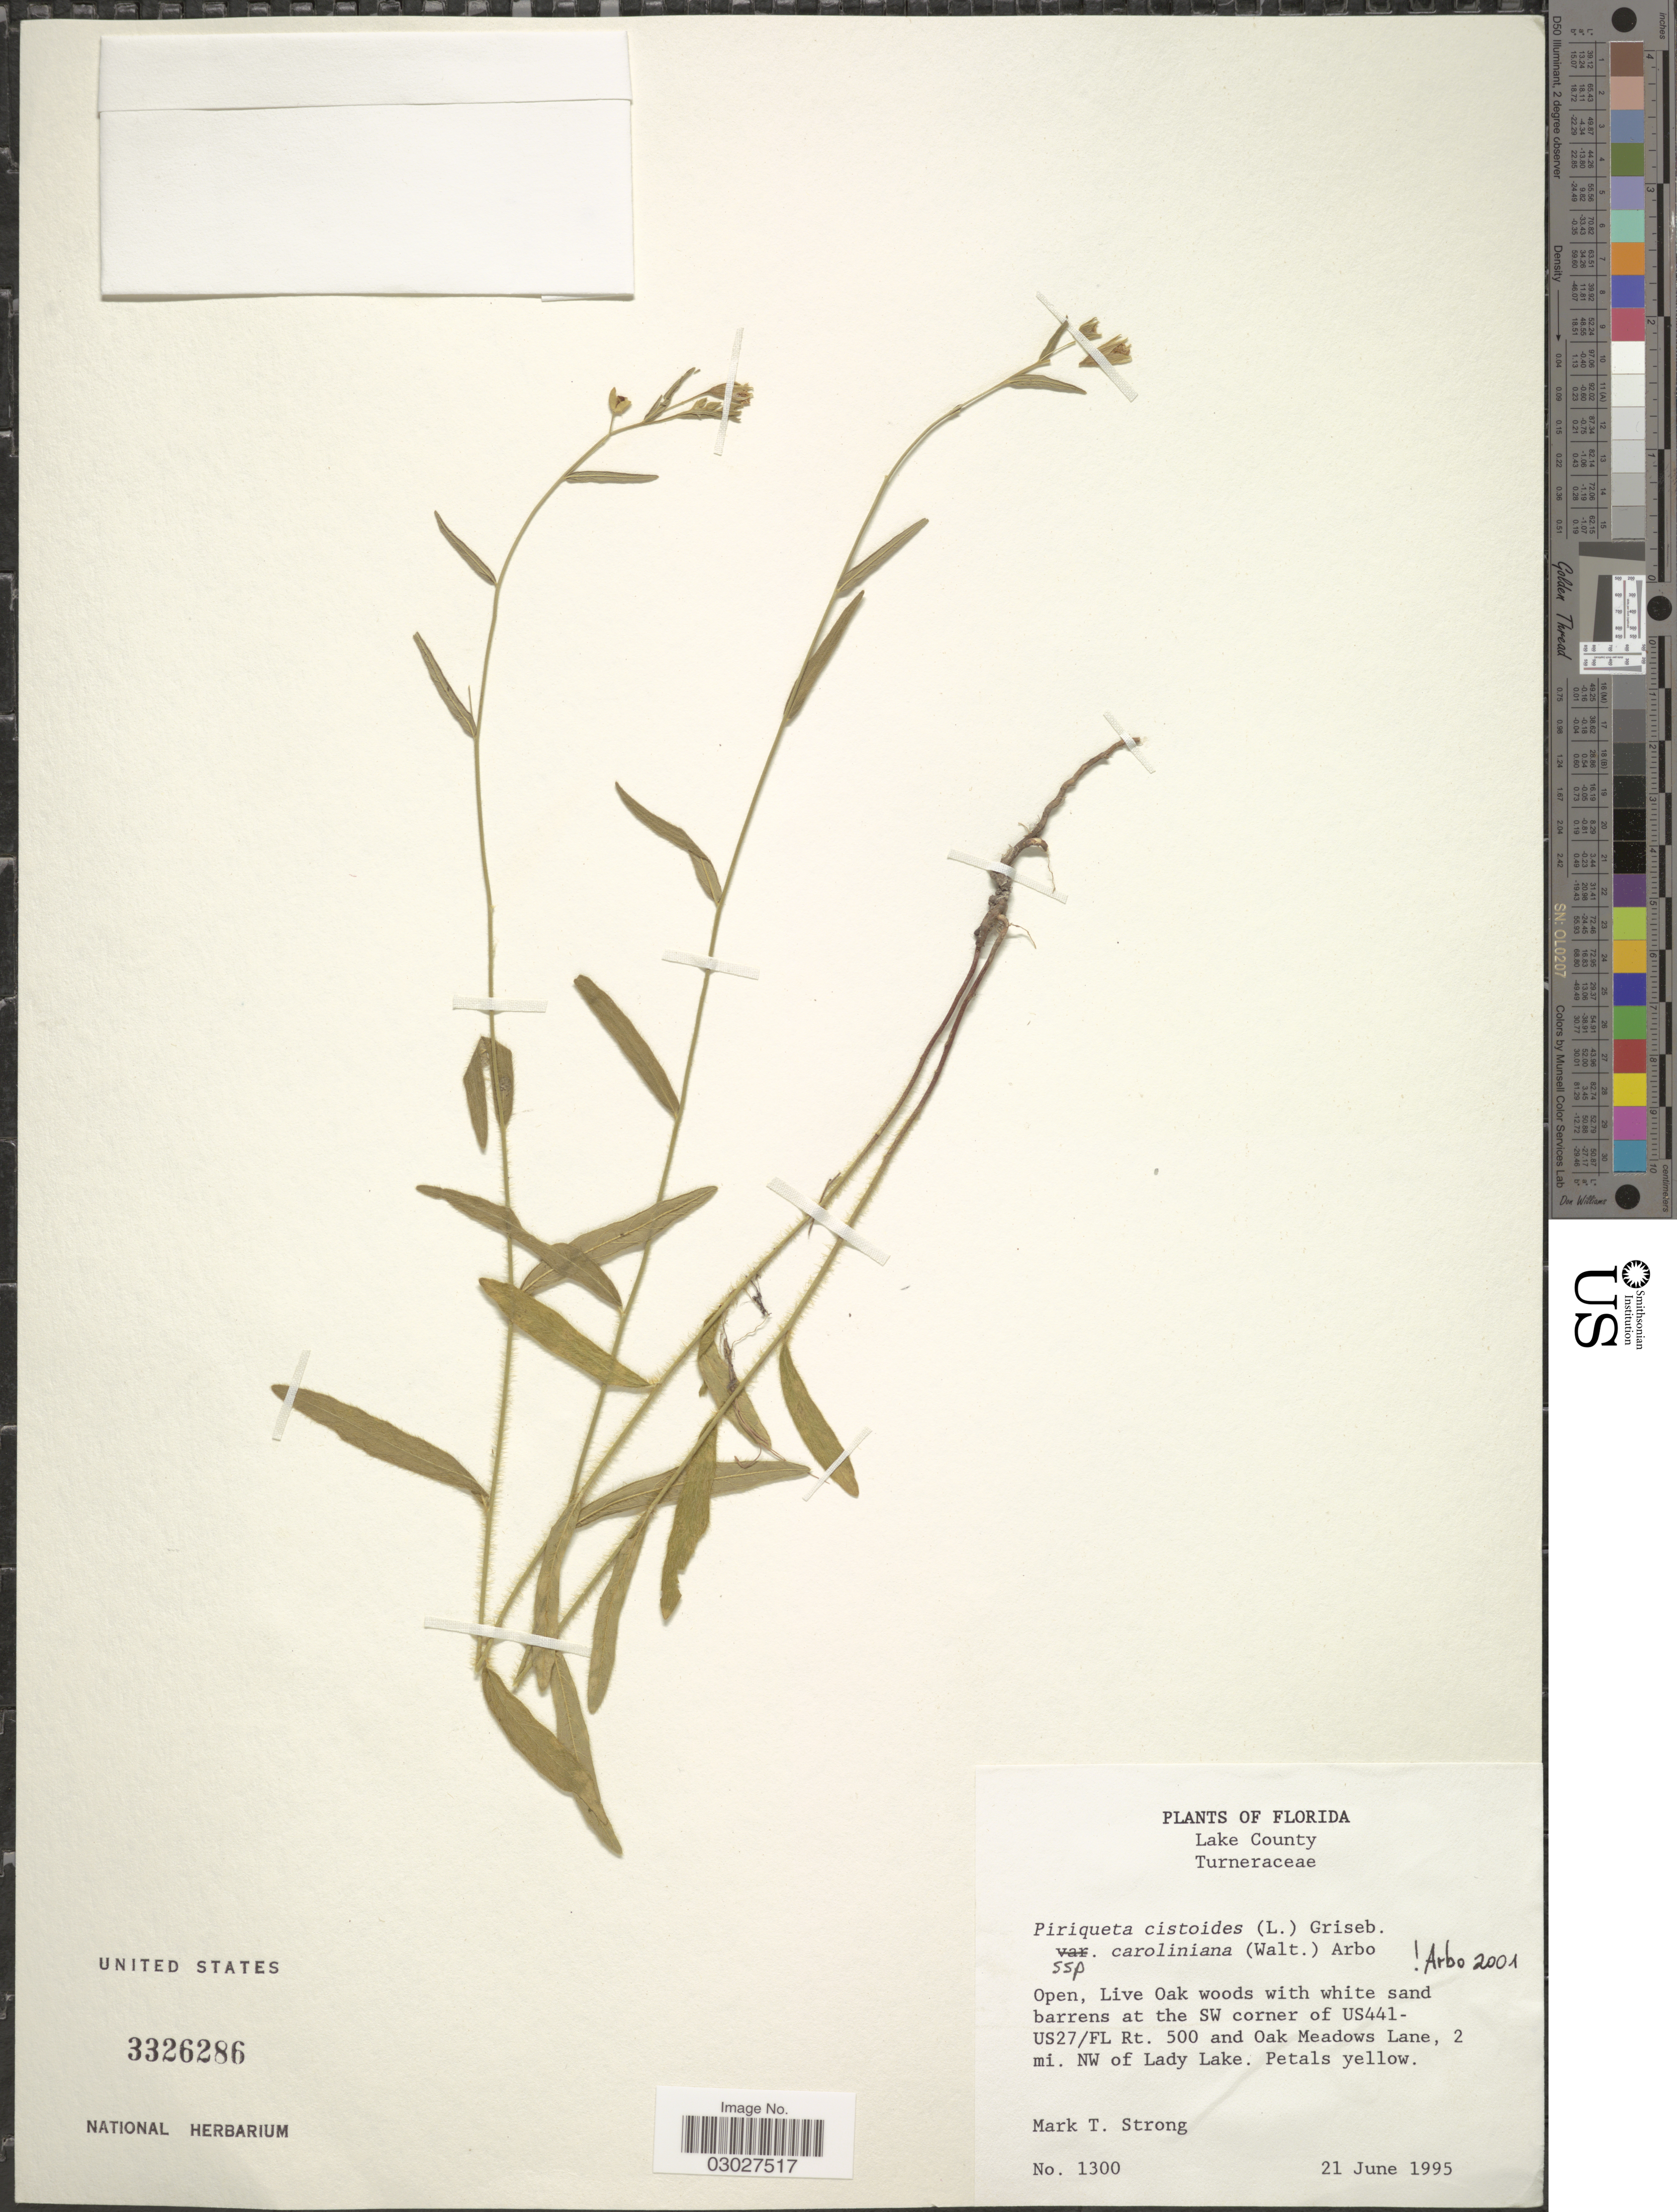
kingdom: Plantae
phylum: Tracheophyta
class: Magnoliopsida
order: Malpighiales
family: Turneraceae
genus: Piriqueta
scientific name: Piriqueta cistoides subsp. caroliniana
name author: (Walter) Arbo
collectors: M. T. Strong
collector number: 1300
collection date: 1995-06-21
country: United States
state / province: Florida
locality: Lake County. At the SW corner of US441-US27/FL Rt. 500 and Oak Meadows Lane, 2 mi. NW of Lady Lake.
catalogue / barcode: US 3326286